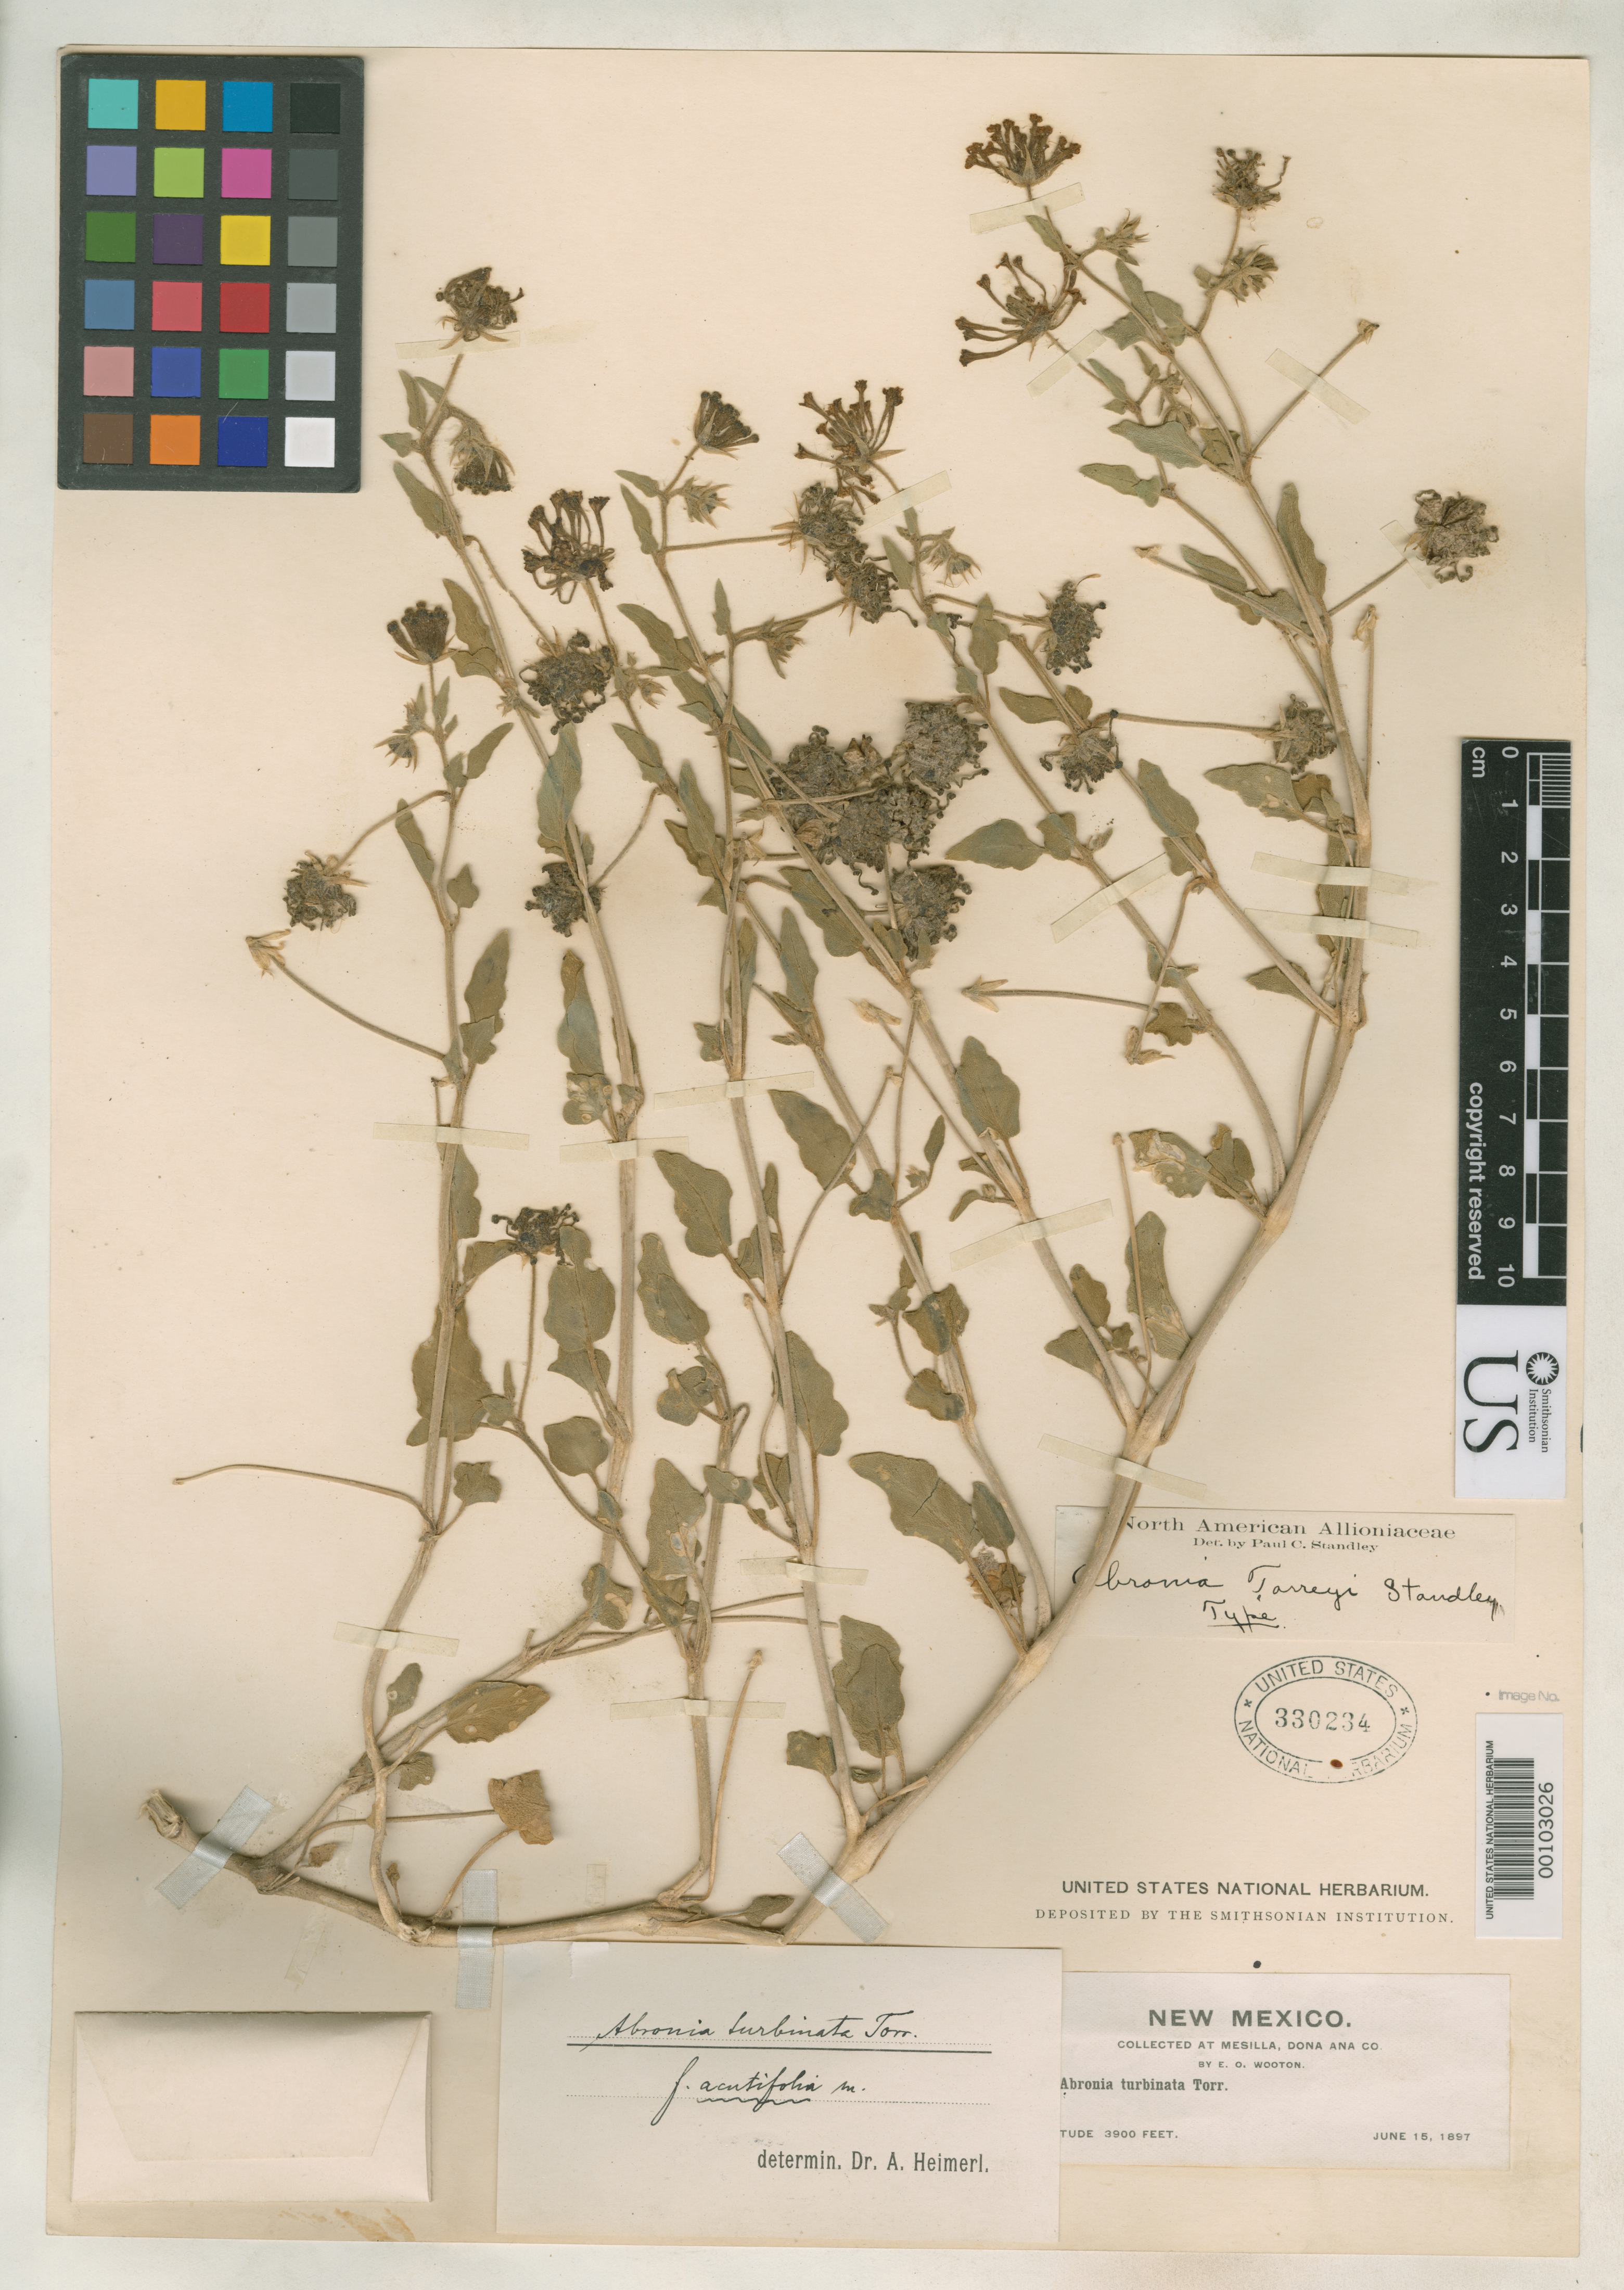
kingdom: Plantae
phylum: Tracheophyta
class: Magnoliopsida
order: Caryophyllales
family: Nyctaginaceae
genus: Abronia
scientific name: Abronia torreyi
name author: Standl.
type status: Holotype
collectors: E. O. Wooton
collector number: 11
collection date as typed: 15 Jun 1897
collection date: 1897-06-15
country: United States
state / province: New Mexico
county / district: Dona Ana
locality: Mesilla.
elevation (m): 1189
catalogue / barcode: US 330234